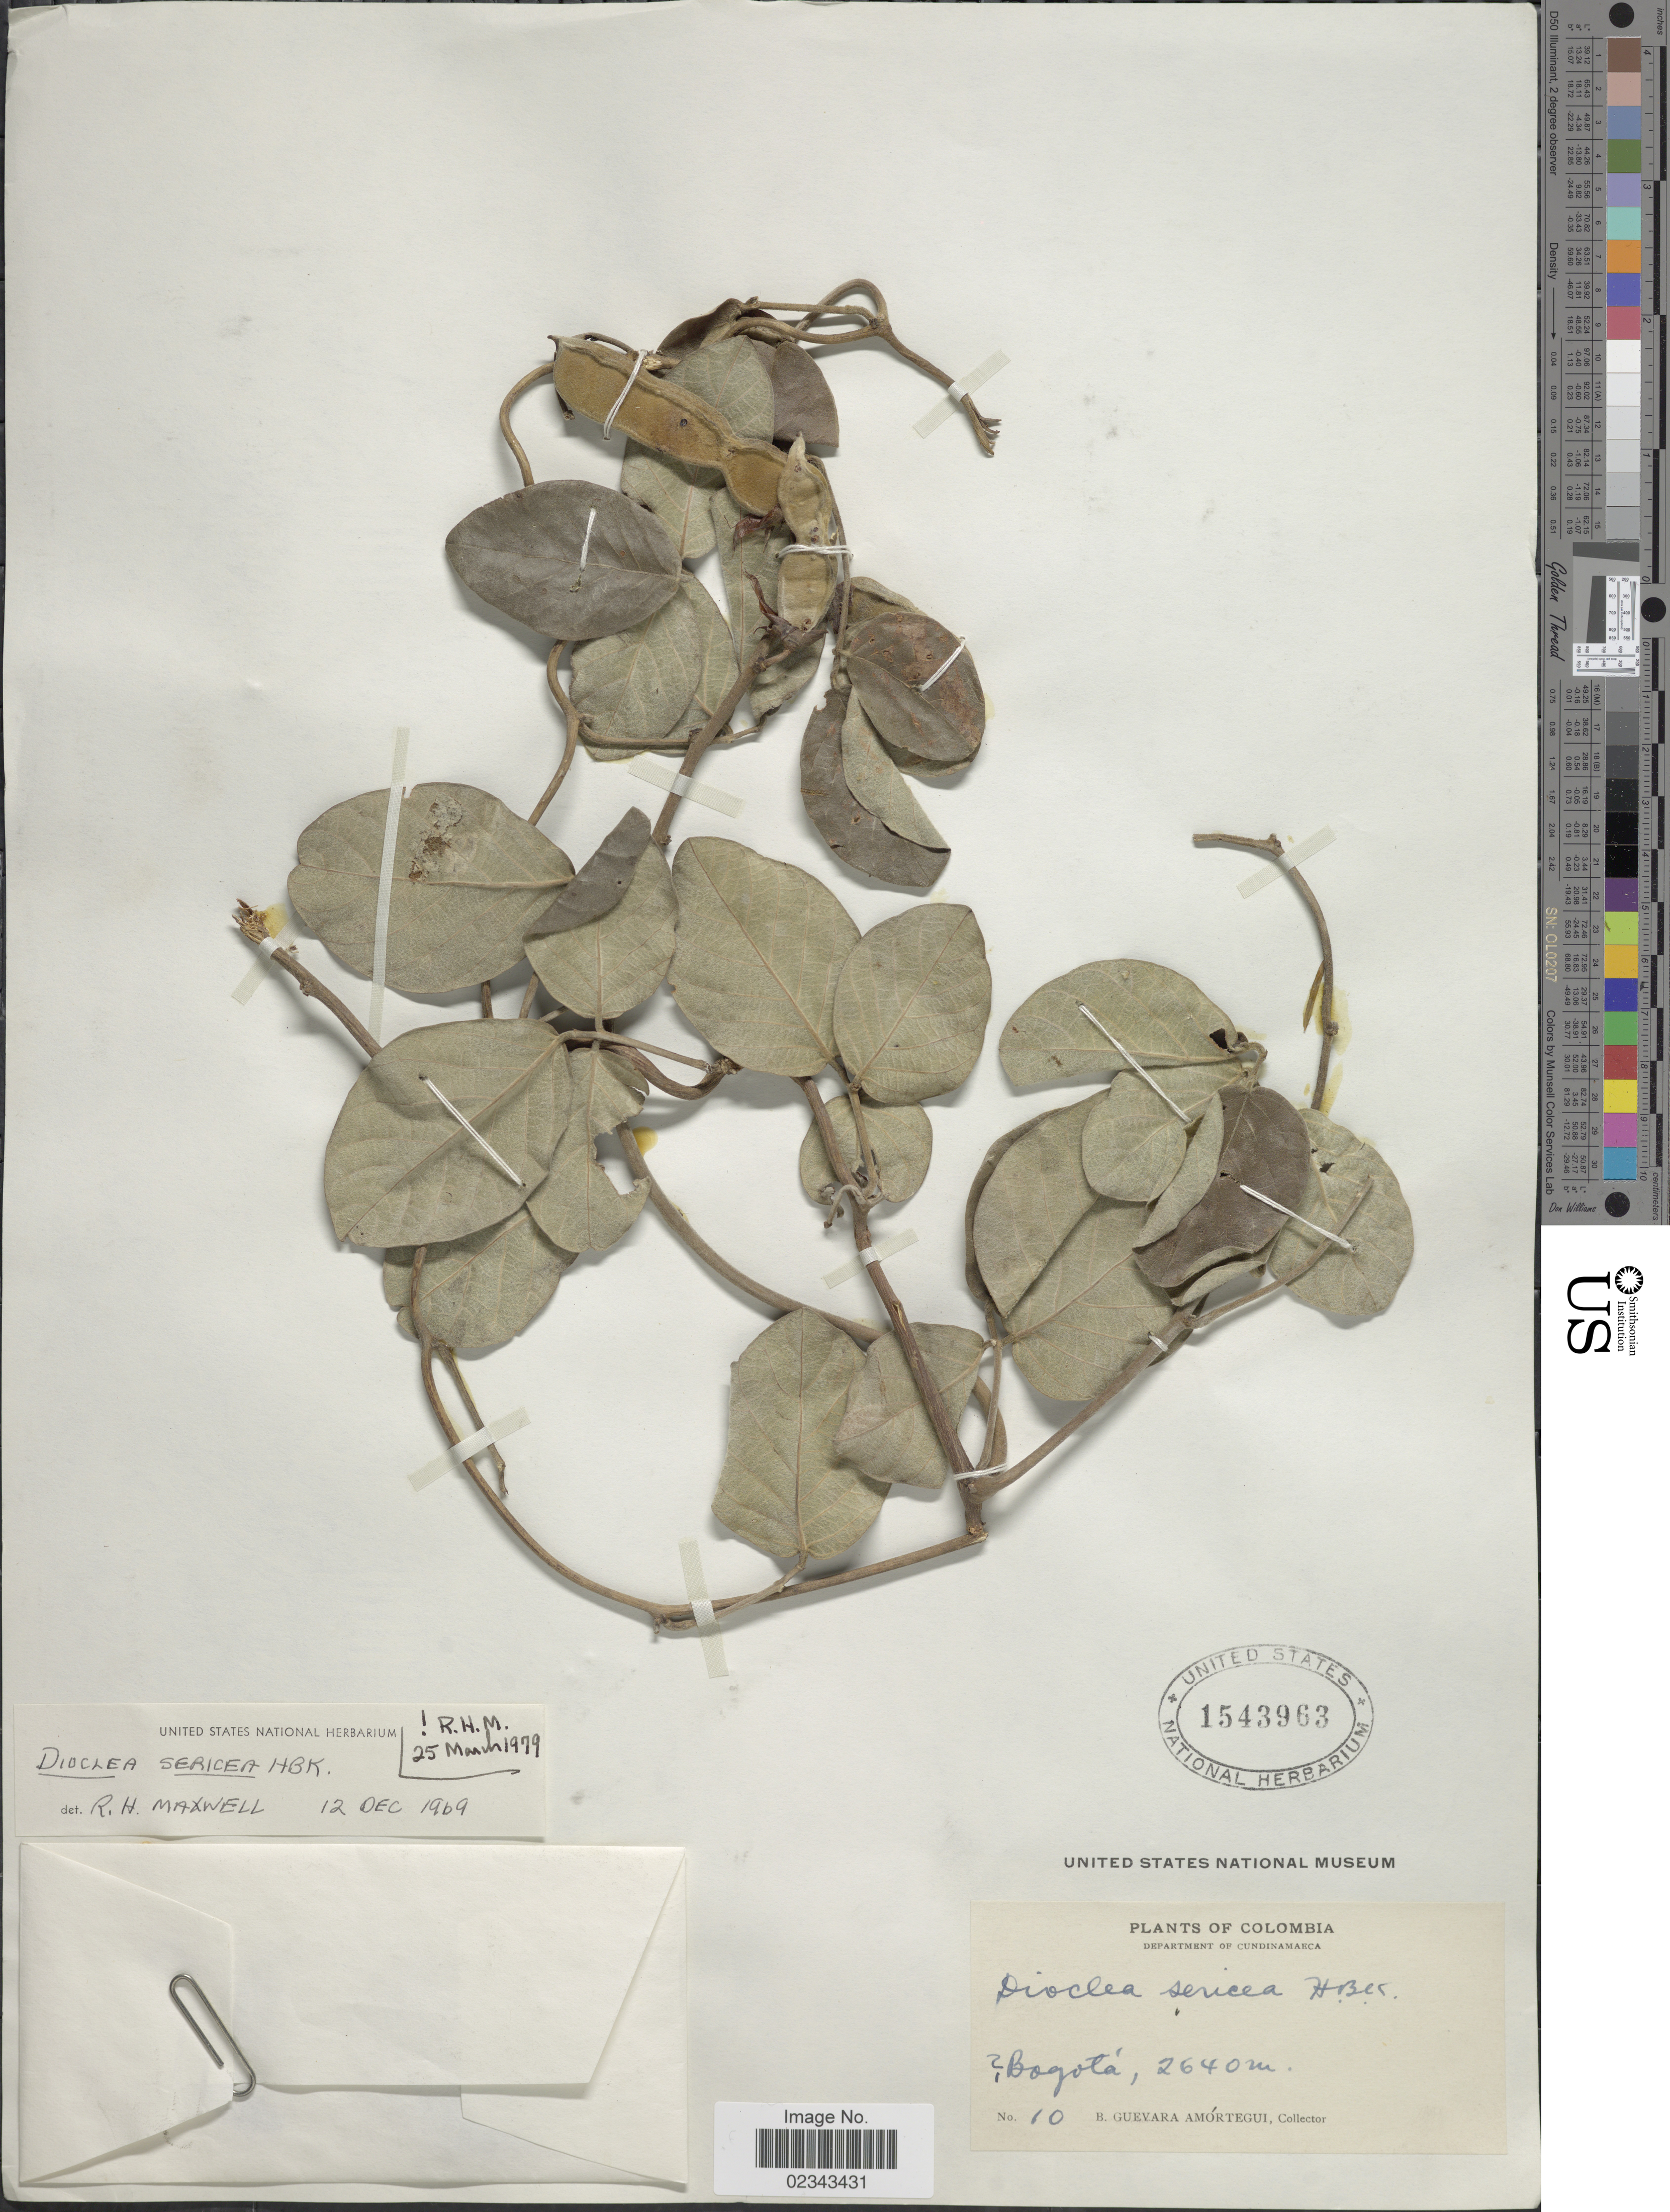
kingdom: Plantae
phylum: Tracheophyta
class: Magnoliopsida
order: Fabales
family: Fabaceae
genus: Dioclea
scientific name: Dioclea sericea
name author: Kunth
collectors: B. Guevara Amortegui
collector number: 10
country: Colombia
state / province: Cundinamarca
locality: Department of Cundinamarca, Bogotá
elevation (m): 2640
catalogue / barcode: US 1543963